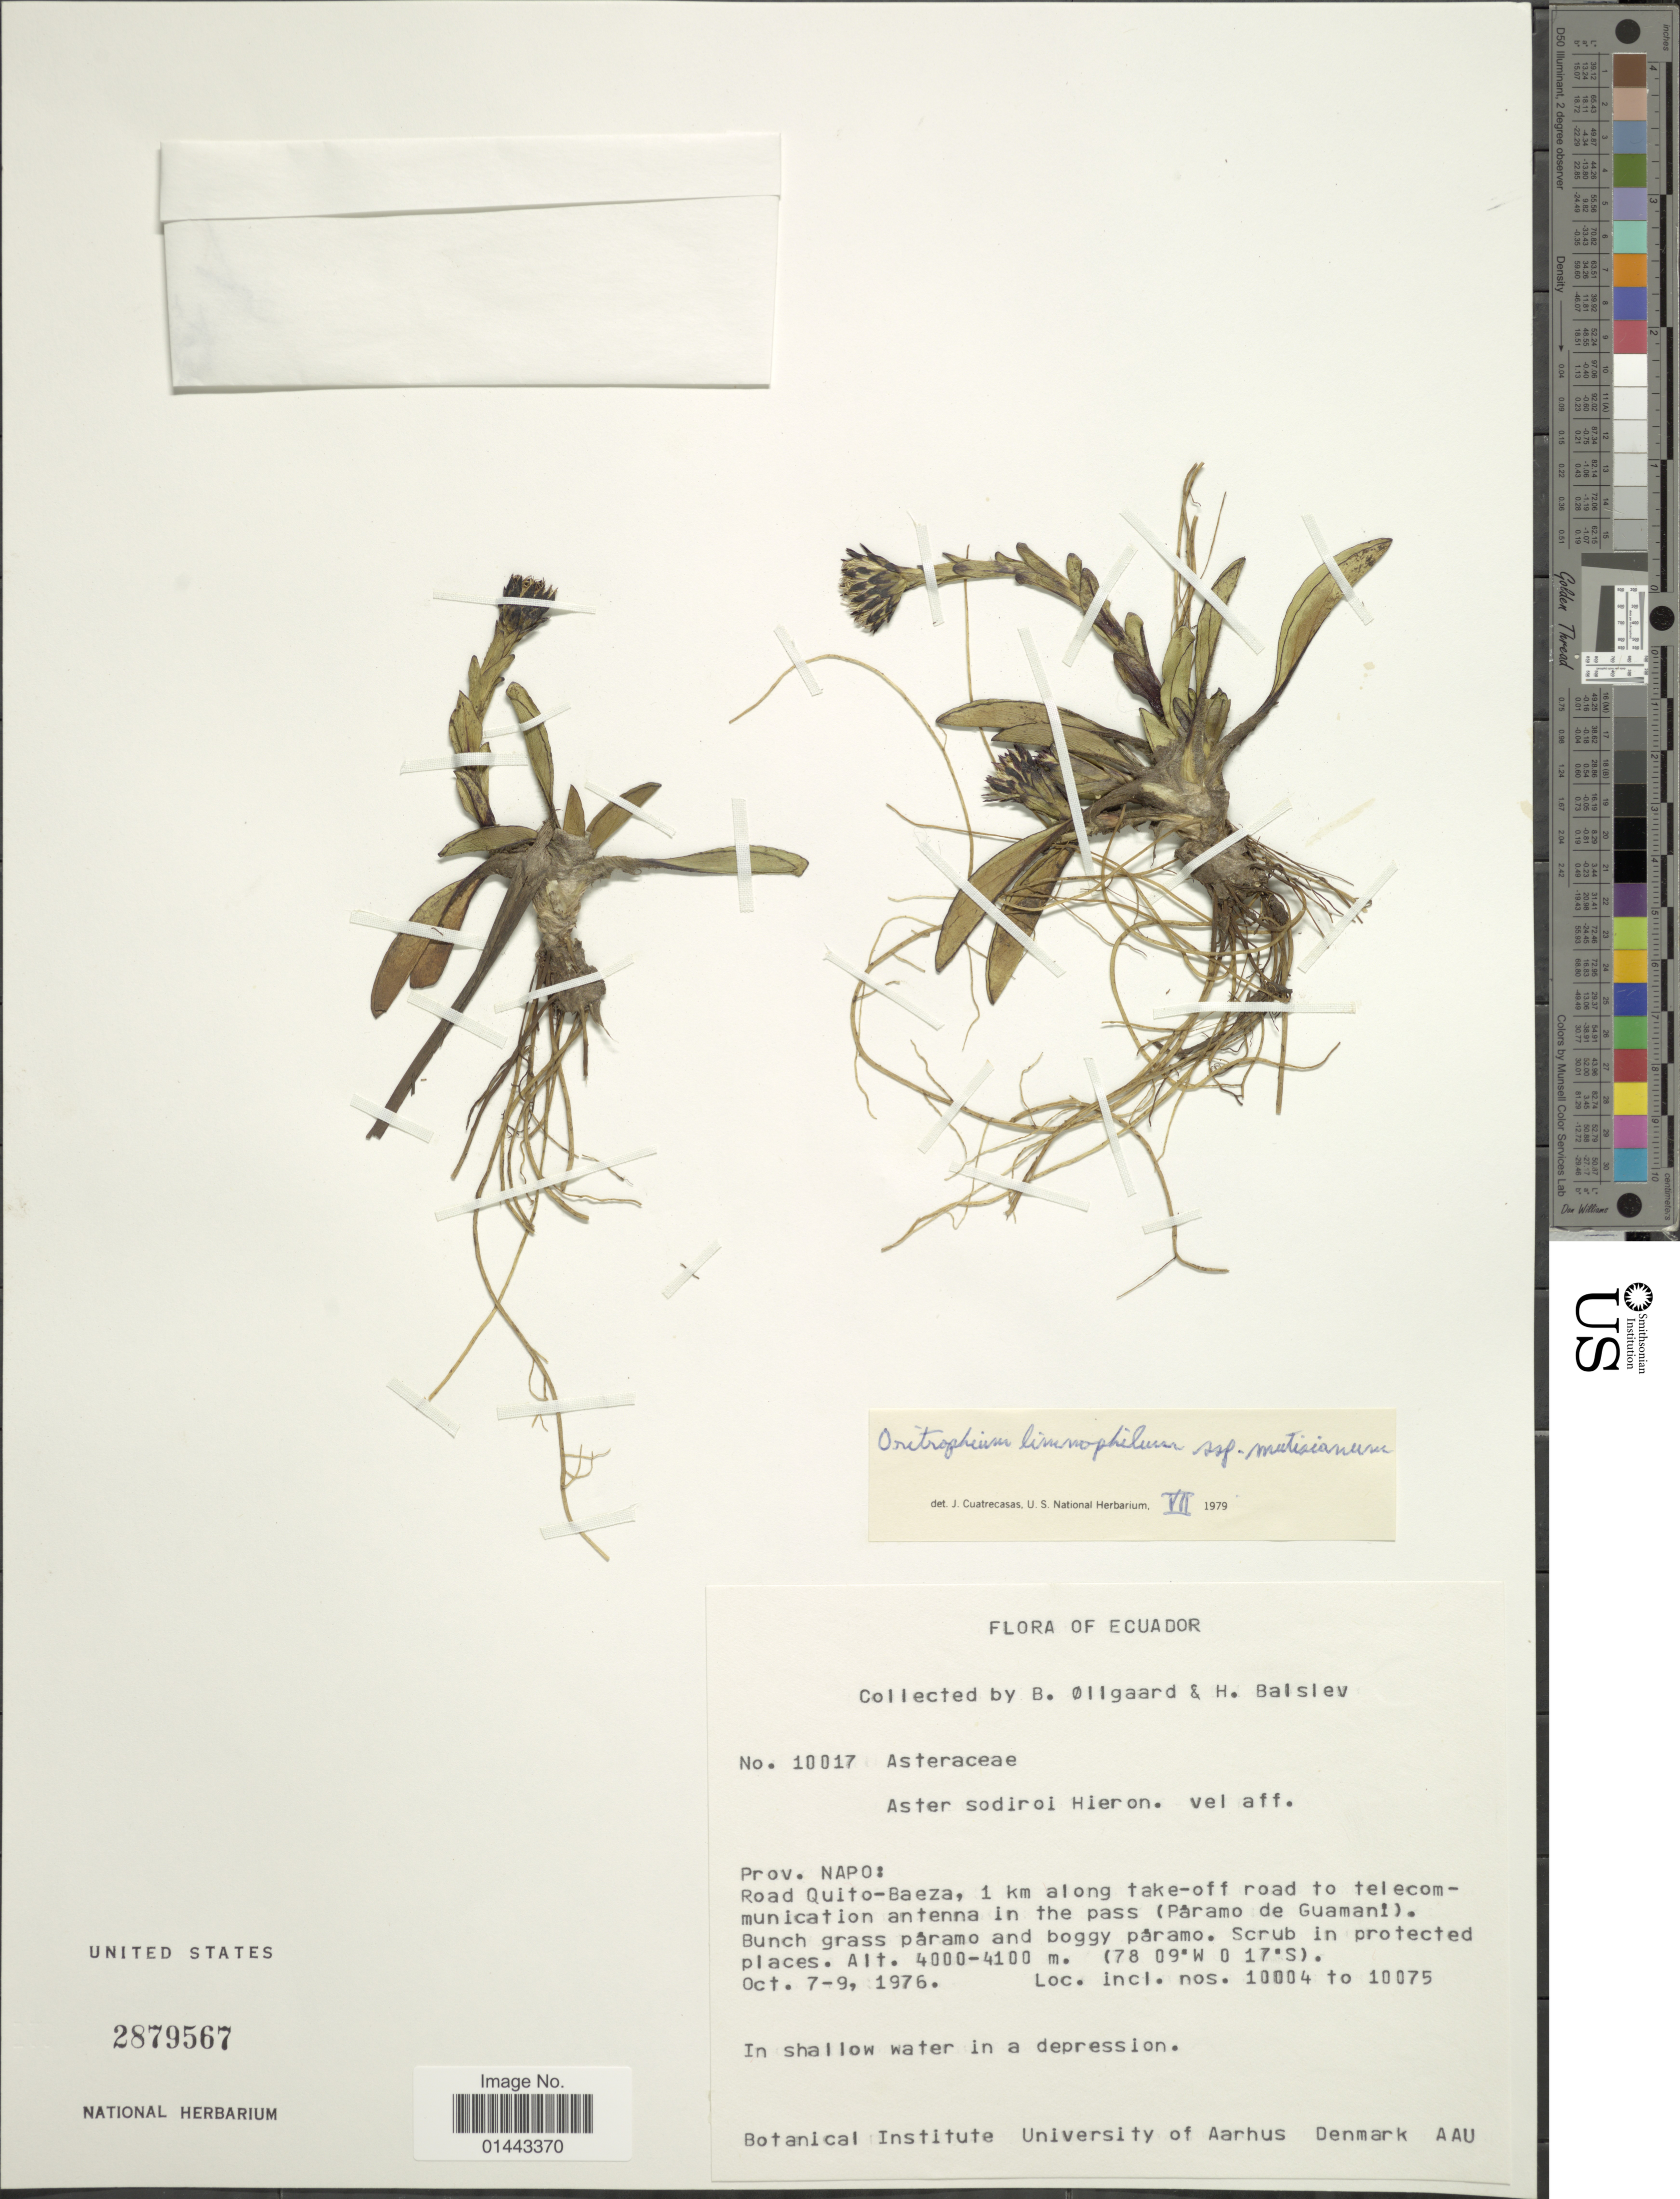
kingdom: Plantae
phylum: Tracheophyta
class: Magnoliopsida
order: Asterales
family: Asteraceae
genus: Oritrophium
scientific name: Oritrophium limnophilum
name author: (Sch. Bip.) Cuatrec.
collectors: B. Øllgaard & H. Balslev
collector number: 10017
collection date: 1976-10-07/1976-10-09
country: Ecuador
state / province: Napo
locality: Road Quito-Baeza, 1 km along take-off road to telecommunication antenna in the pass (Paramo de Guamani).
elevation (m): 4000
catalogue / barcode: US 2879567